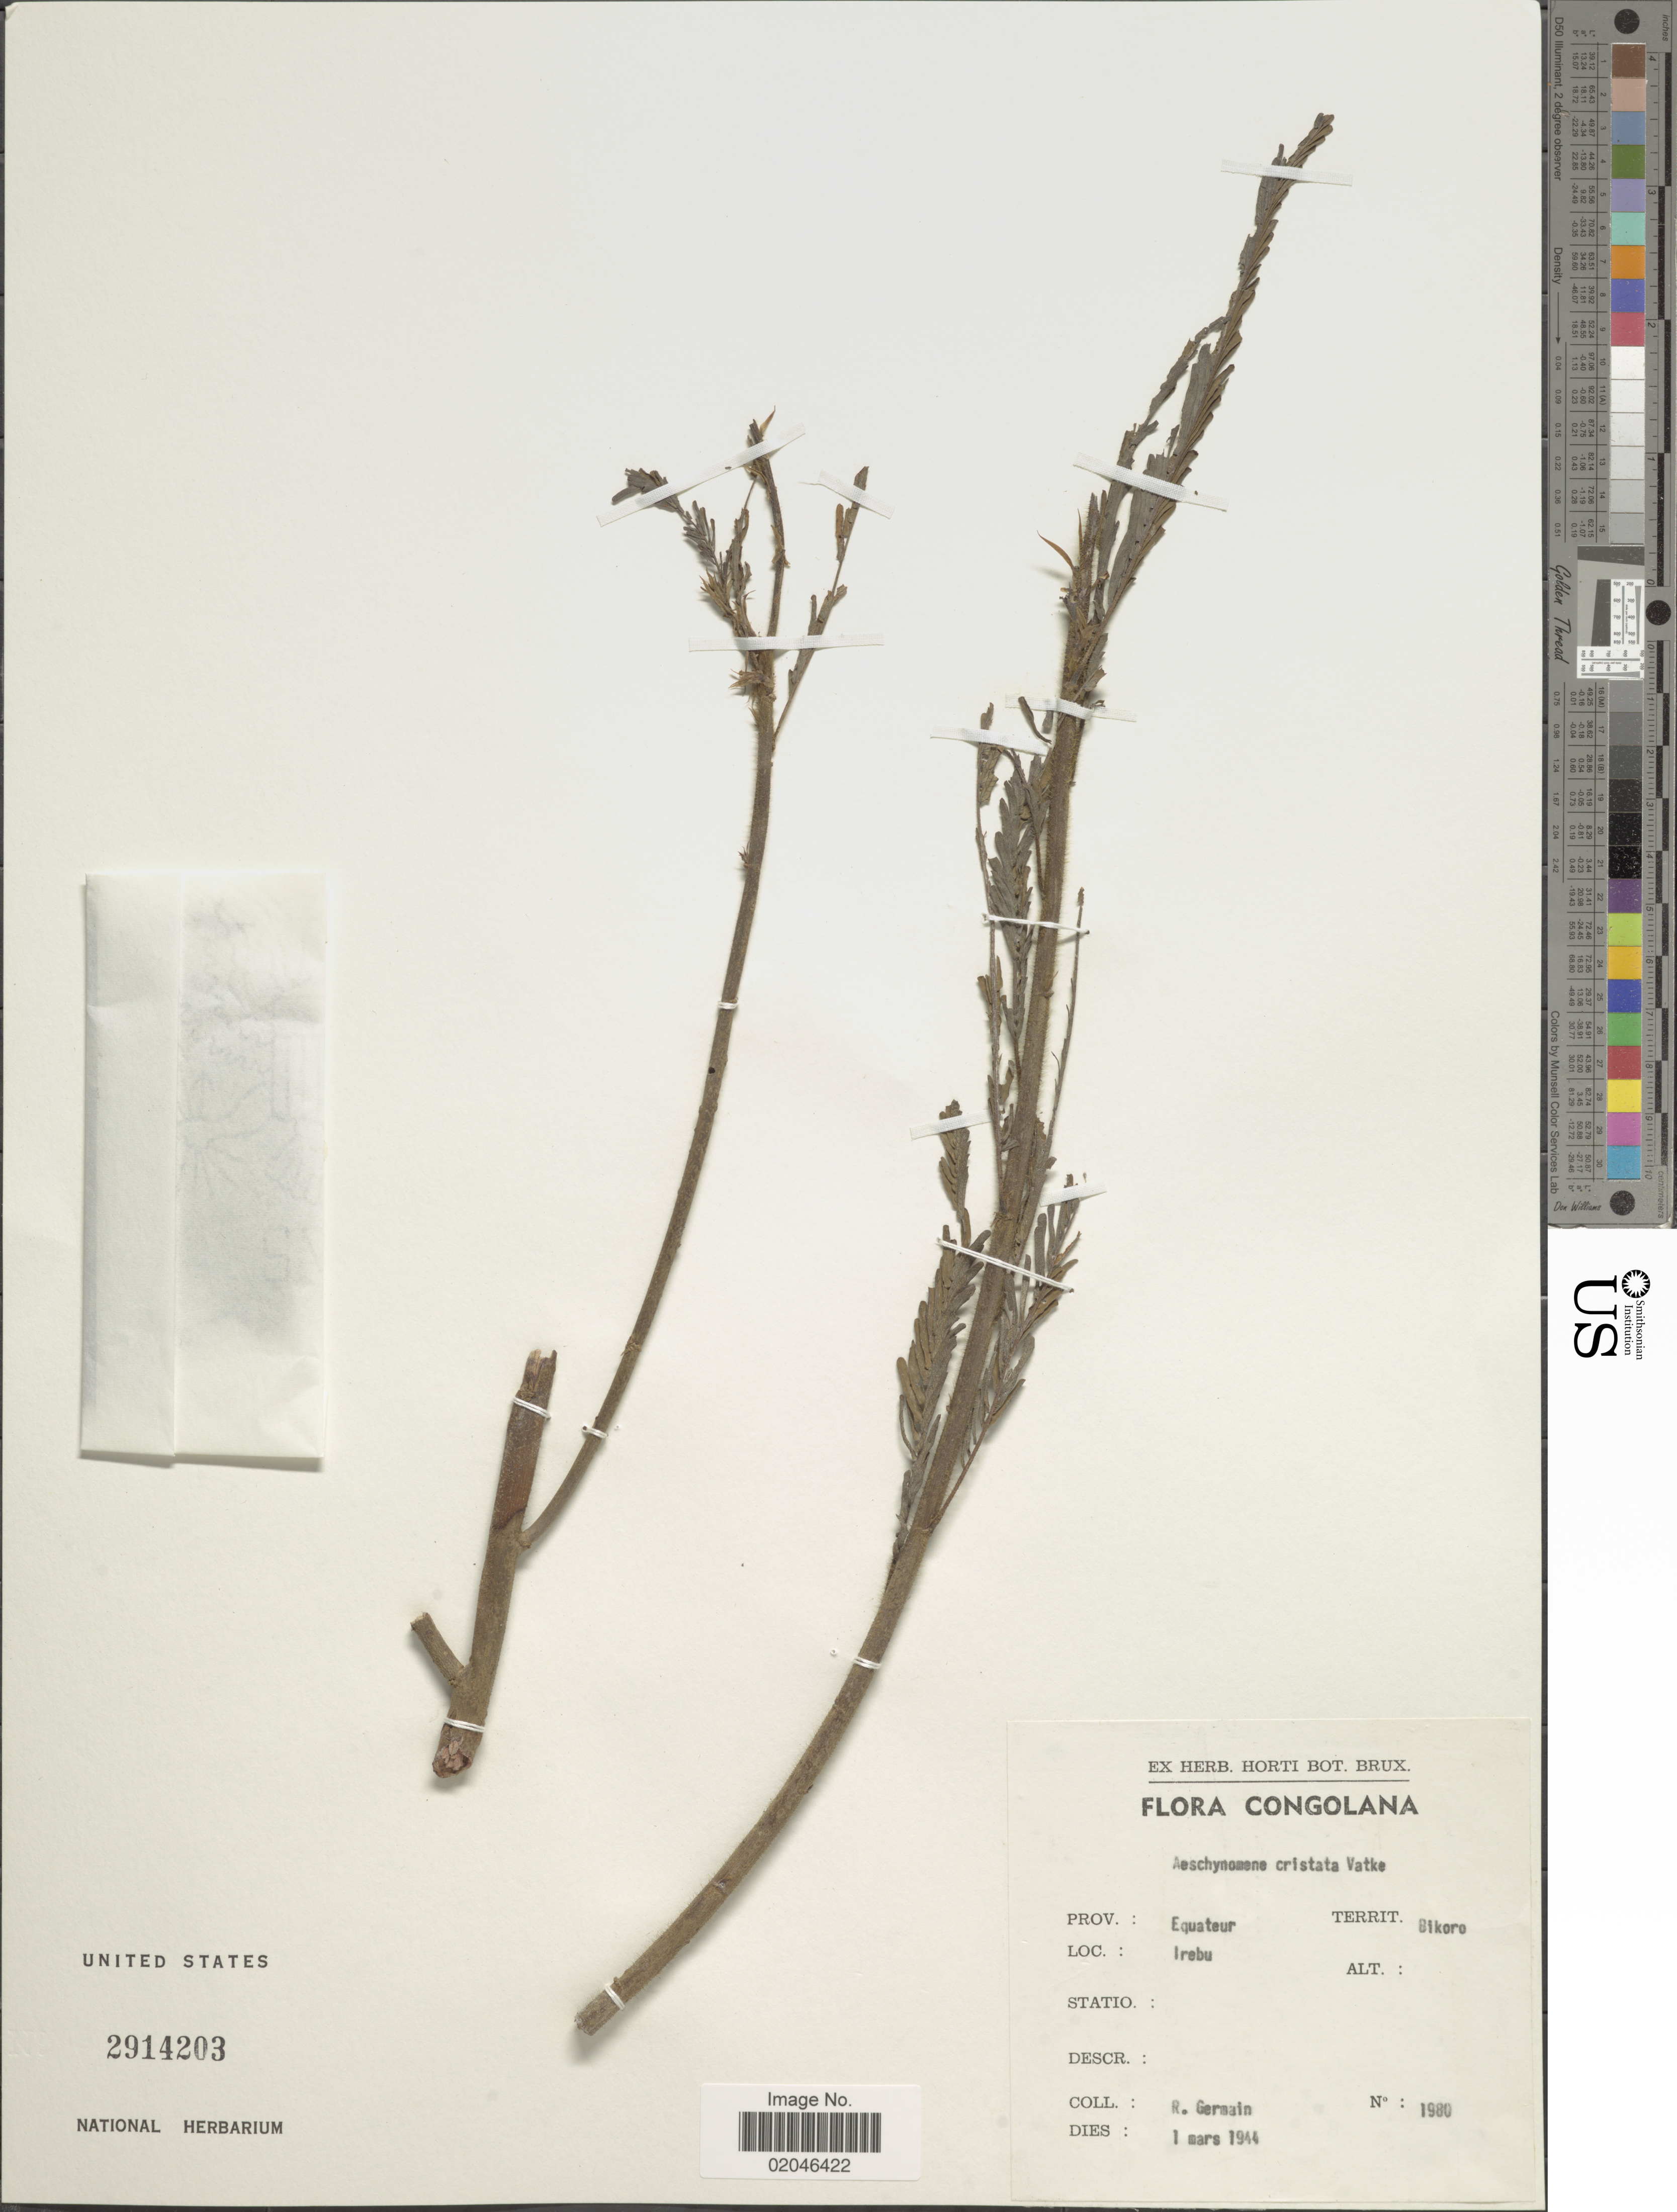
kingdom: Plantae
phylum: Tracheophyta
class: Magnoliopsida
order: Fabales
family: Fabaceae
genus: Aeschynomene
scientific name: Aeschynomene cristata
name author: Vatke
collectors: R. Germain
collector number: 1980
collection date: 1944-03-01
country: Congo, Democratic Republic of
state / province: Equateur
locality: Territ. Sikoro. Irebu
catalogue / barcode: US 2914203